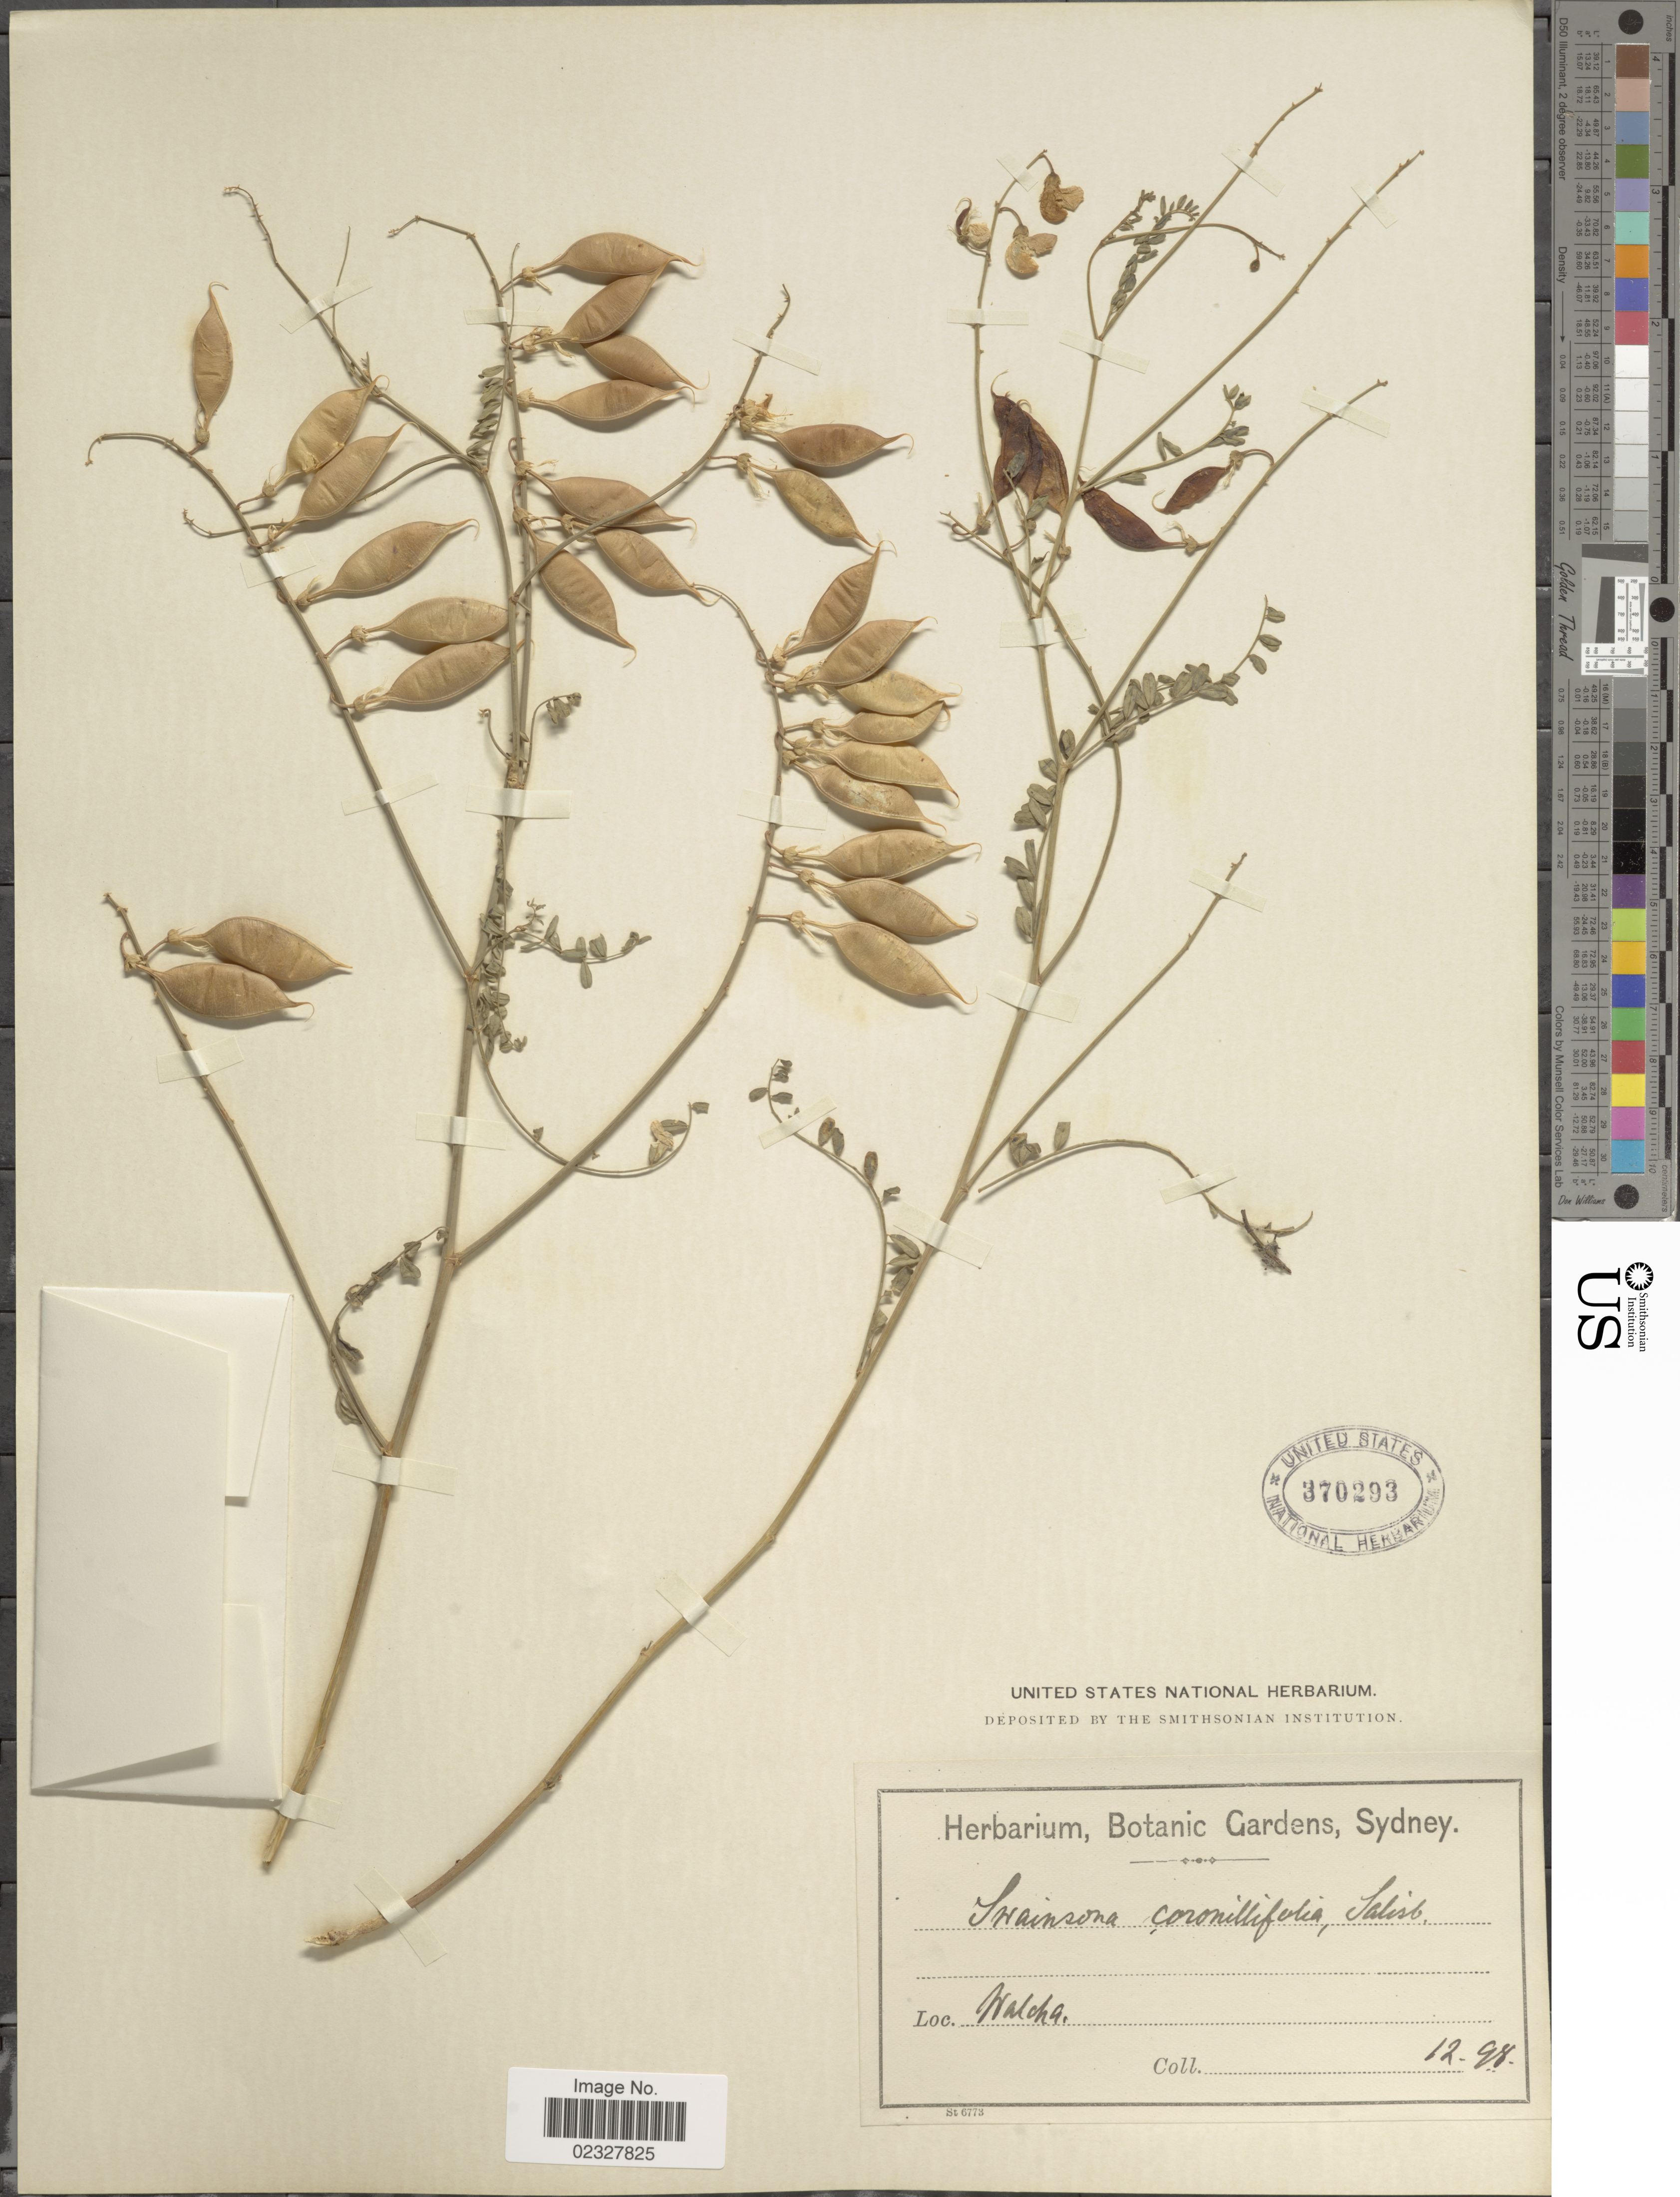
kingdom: Plantae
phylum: Tracheophyta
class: Magnoliopsida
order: Fabales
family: Fabaceae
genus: Swainsona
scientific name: Swainsona coronillifolia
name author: Salisb.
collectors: ex Herb. Bot. Gard. Sydney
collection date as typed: Transcribed d/m/y: /12/98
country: Australia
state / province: New South Wales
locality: Walcha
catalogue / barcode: US 370293